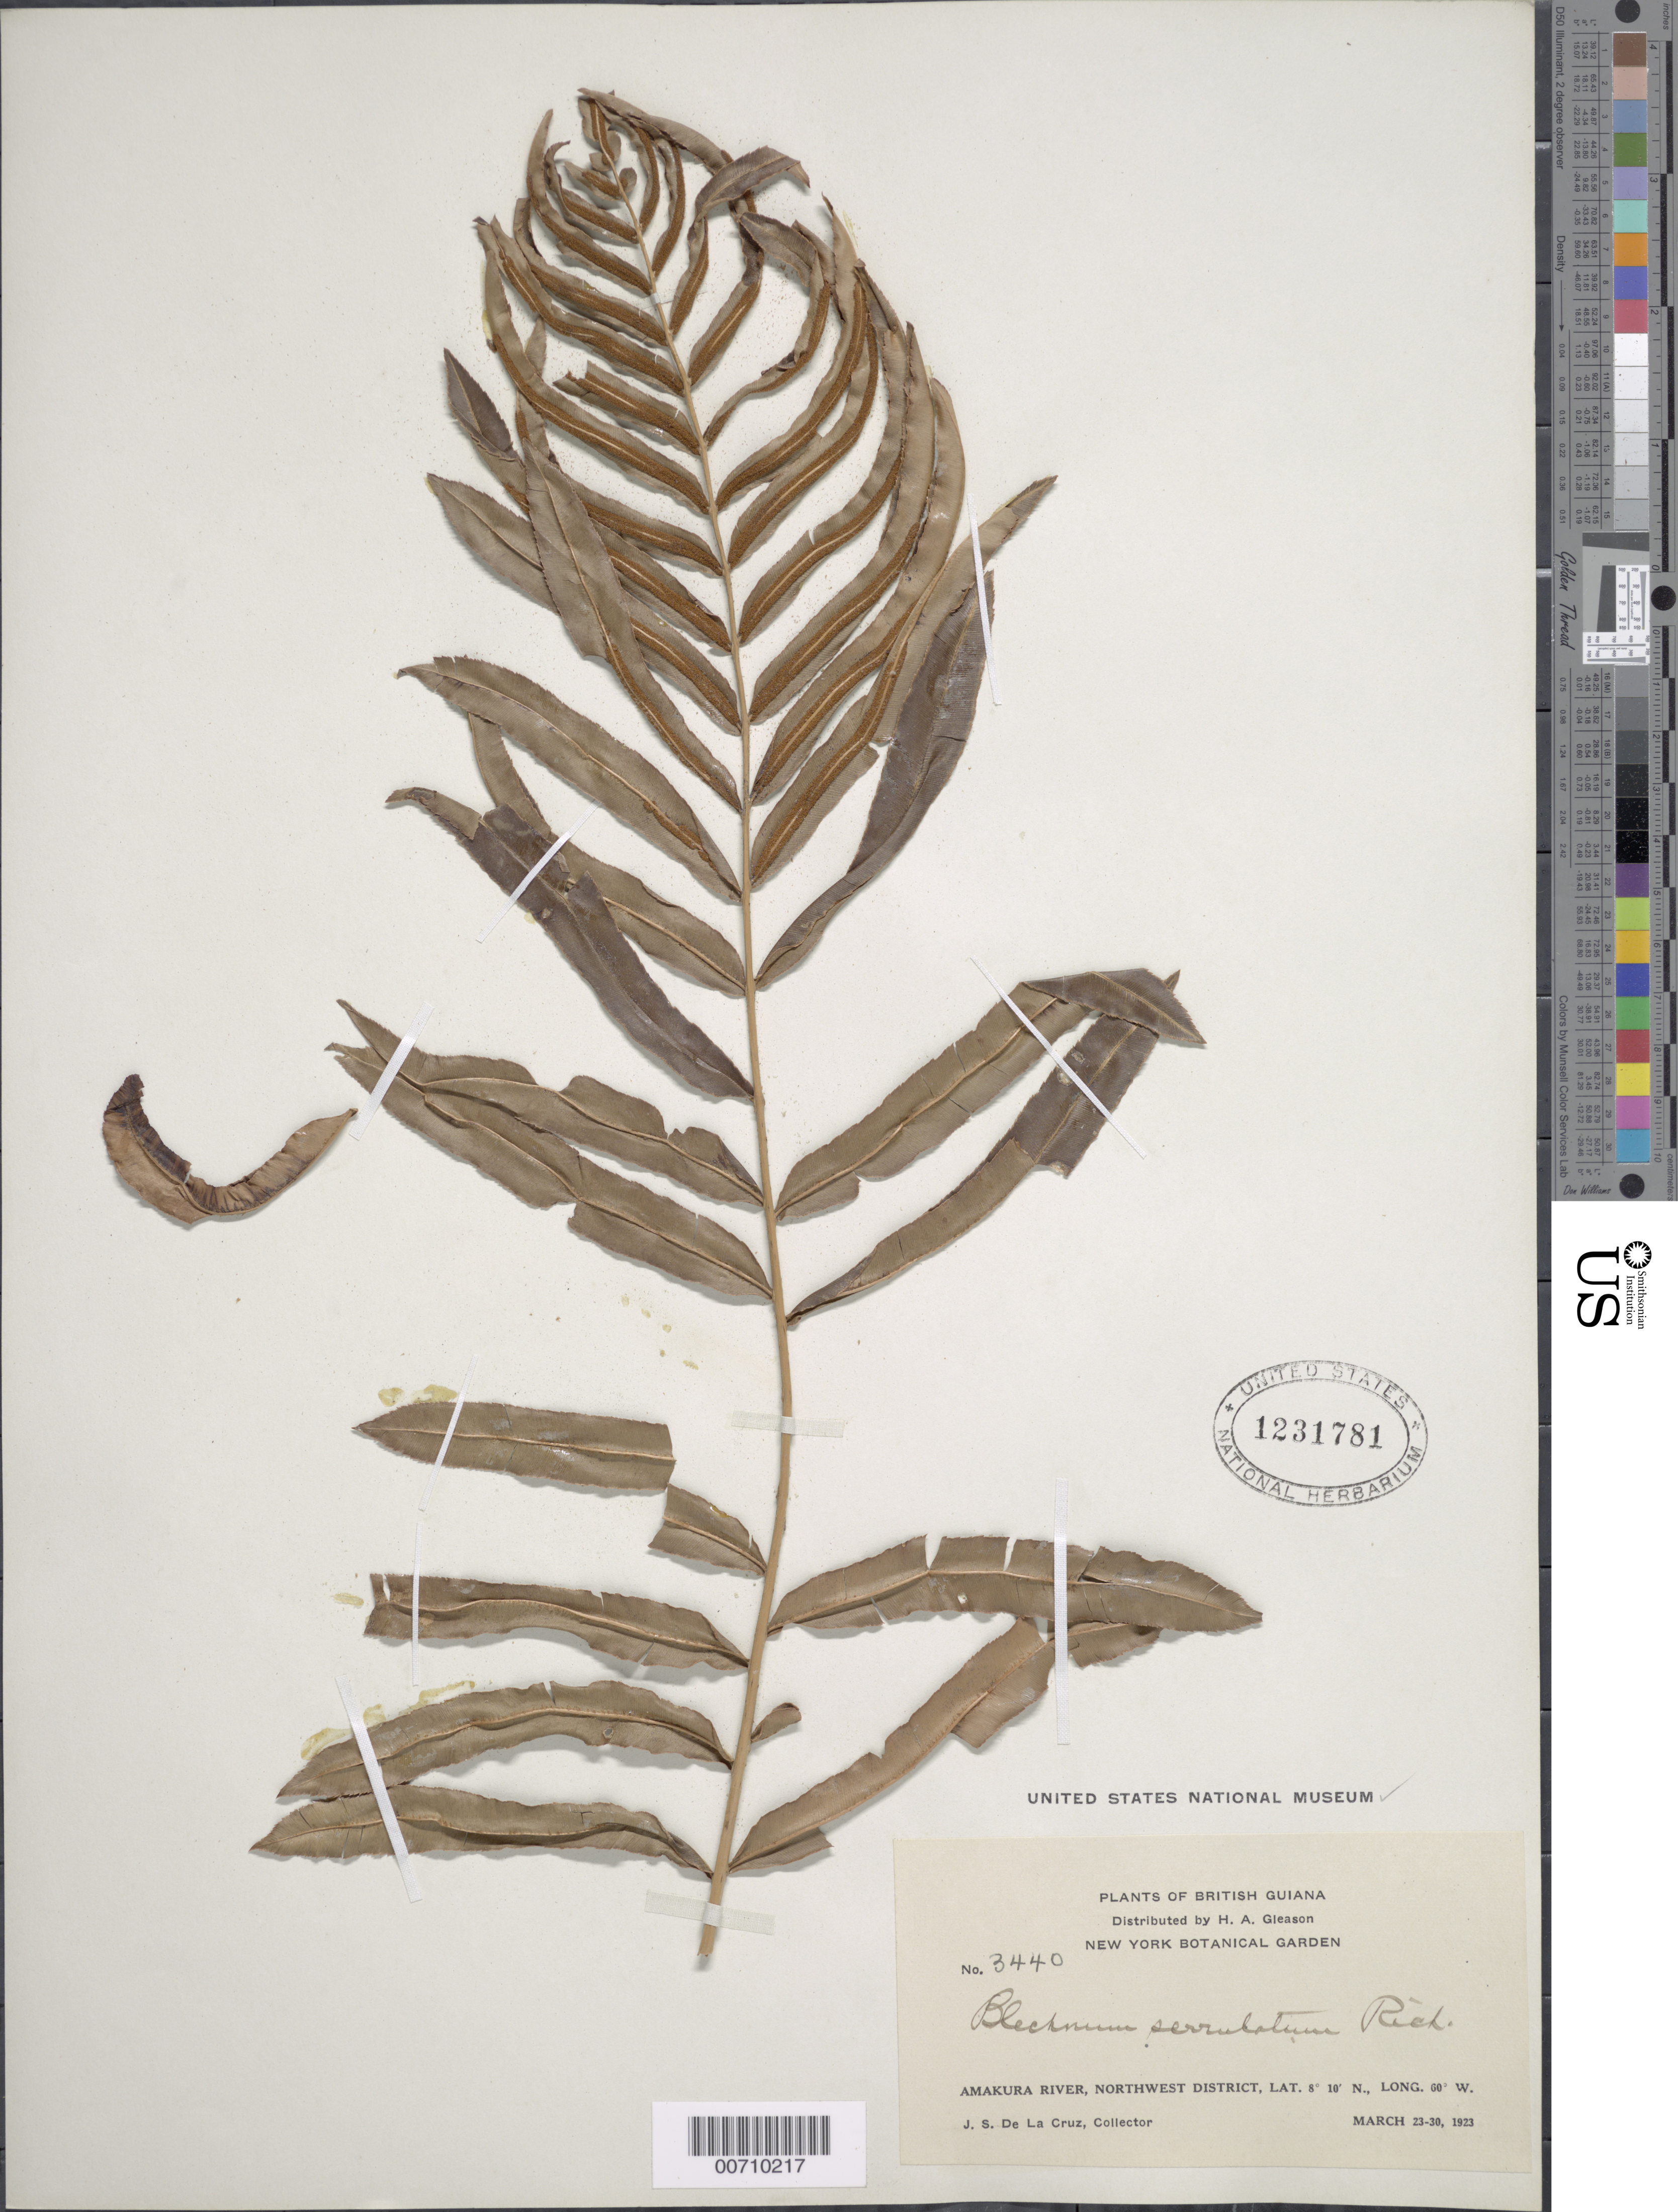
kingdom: Plantae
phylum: Tracheophyta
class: Polypodiopsida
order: Polypodiales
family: Blechnaceae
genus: Telmatoblechnum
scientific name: Telmatoblechnum serrulatum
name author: (Rich.) Perrie et al.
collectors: J. S. de la Cruz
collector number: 3440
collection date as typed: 23-Mar-23 to 30-Mar-23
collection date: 1923-03-23/1923-03-30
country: Guyana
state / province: Barima-Waini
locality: Amakura R., NW District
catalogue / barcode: US 1231781